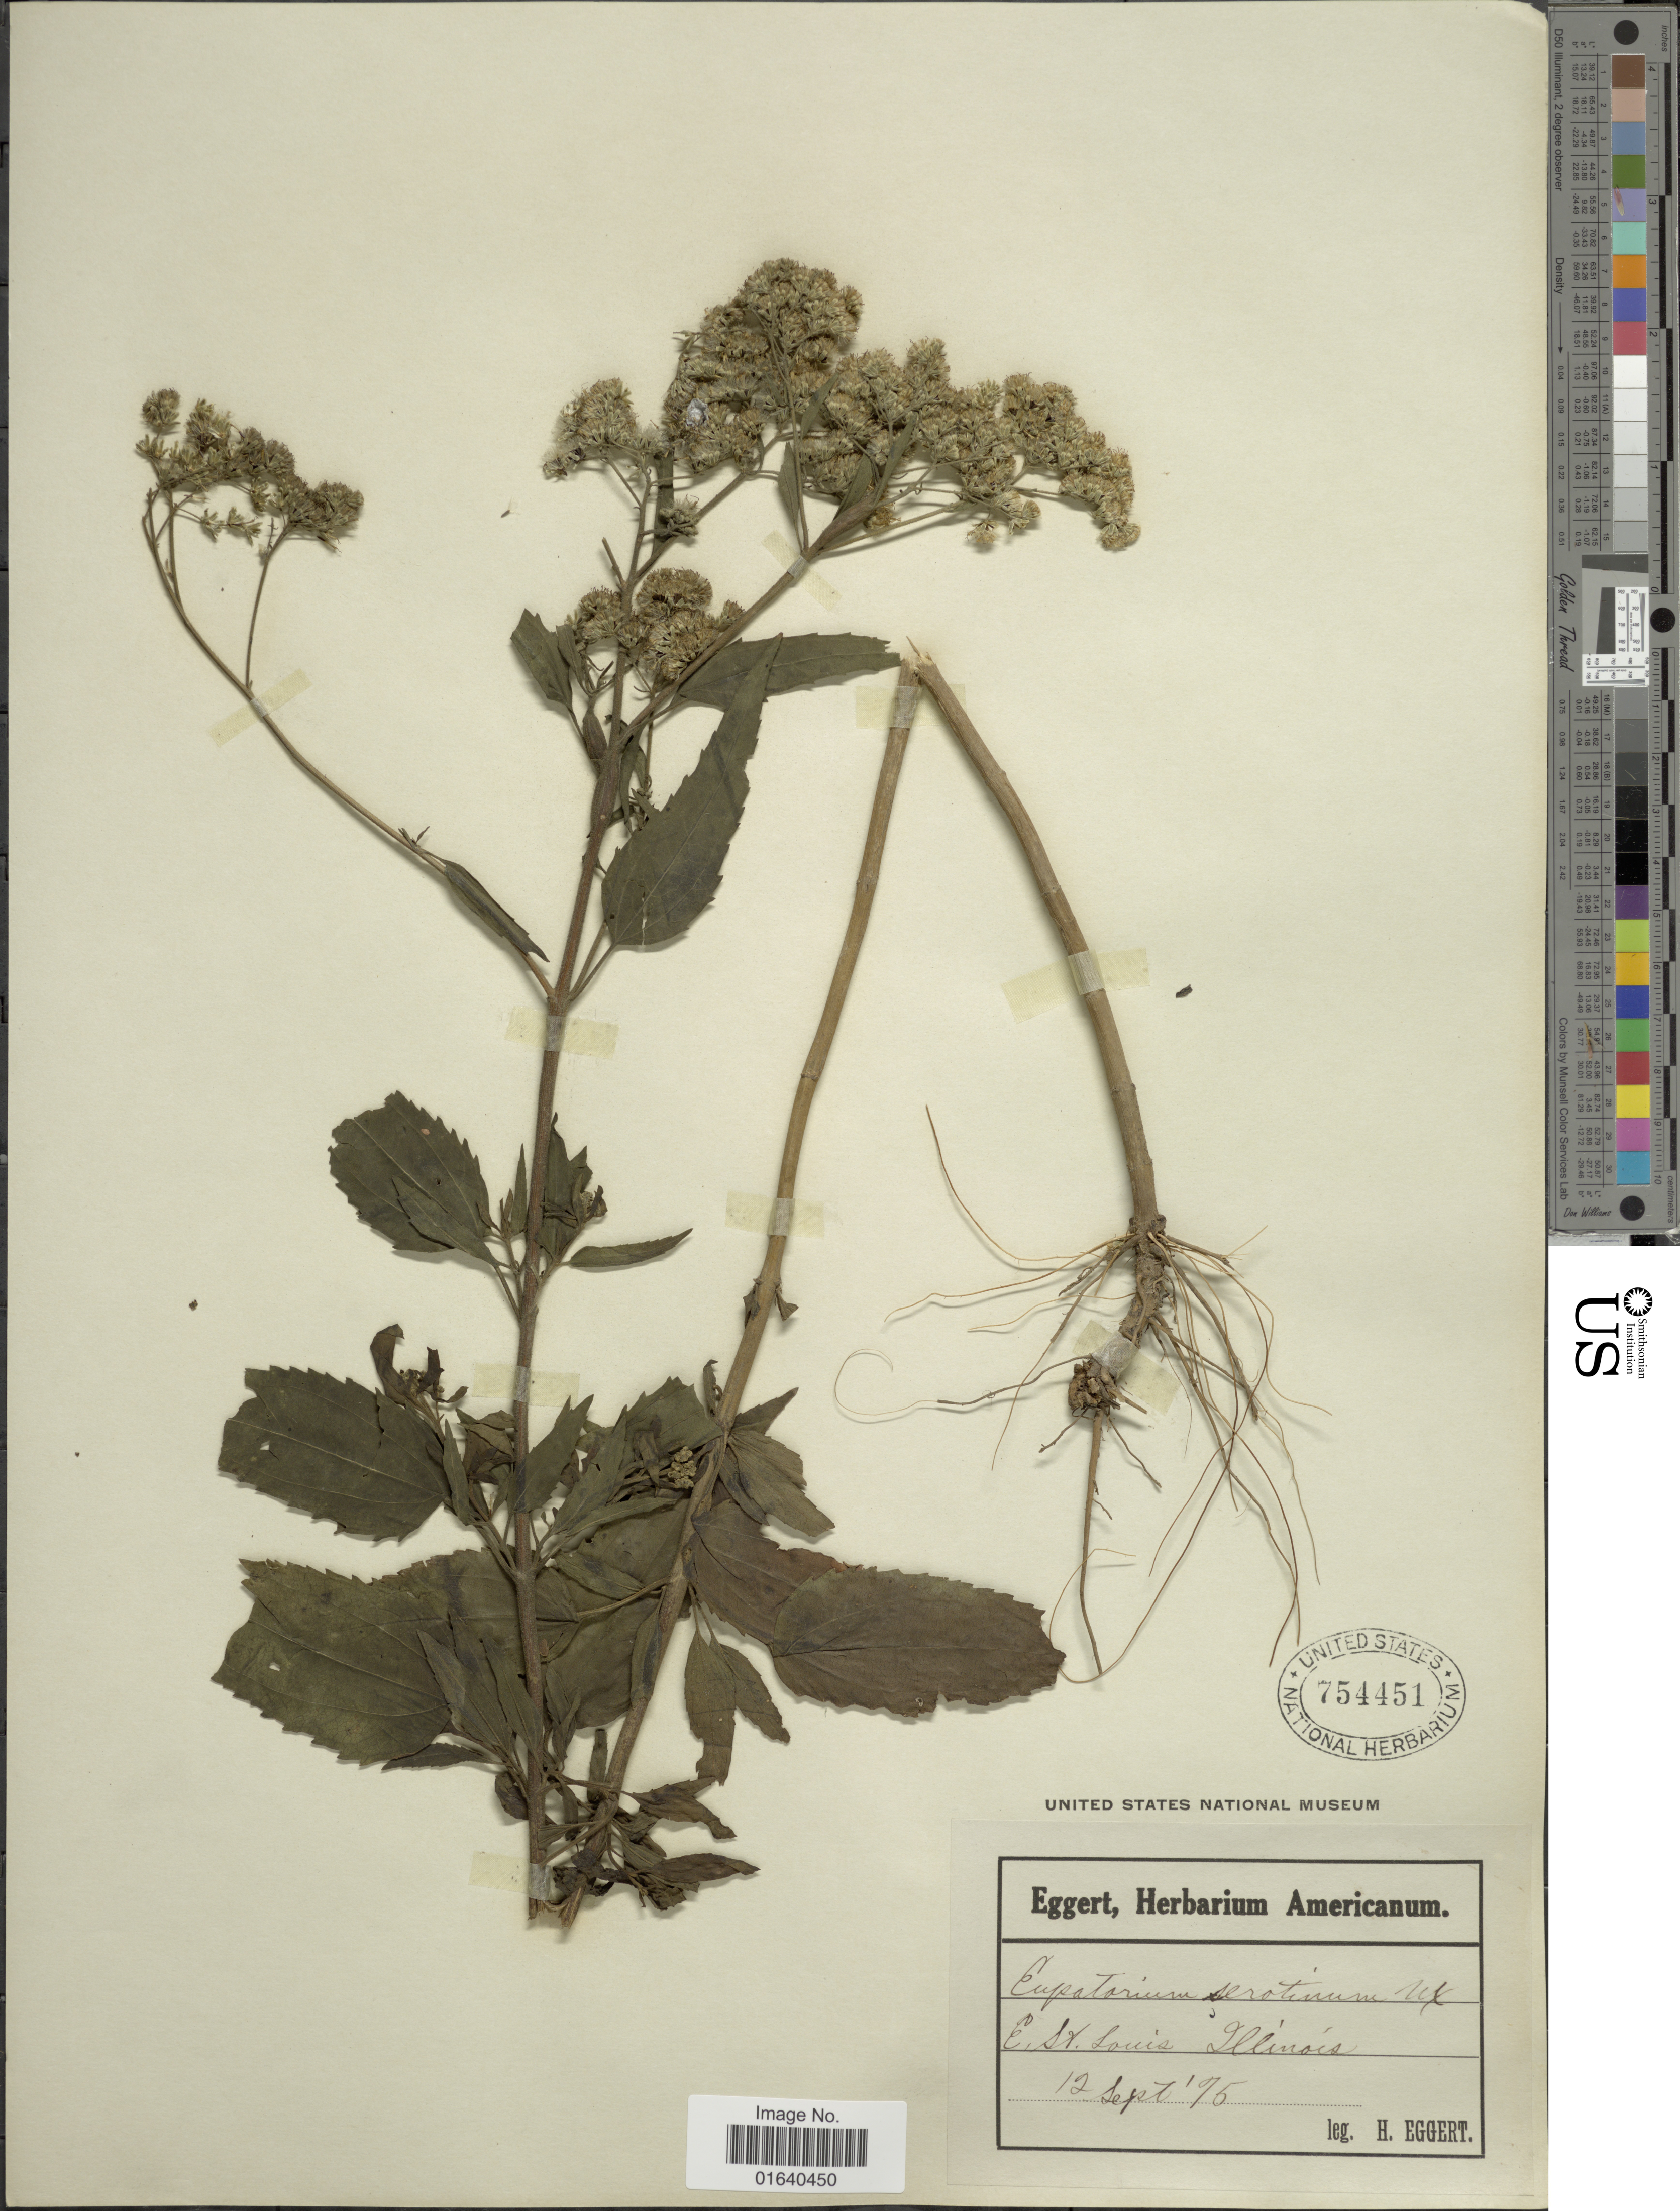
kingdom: Plantae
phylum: Tracheophyta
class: Magnoliopsida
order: Asterales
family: Asteraceae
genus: Eupatorium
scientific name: Eupatorium serotinum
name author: Michx.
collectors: H. Eggert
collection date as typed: Transcribed d/m/y: 12/9/75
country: United States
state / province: Illinois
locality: E. St Louis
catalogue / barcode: US 754451